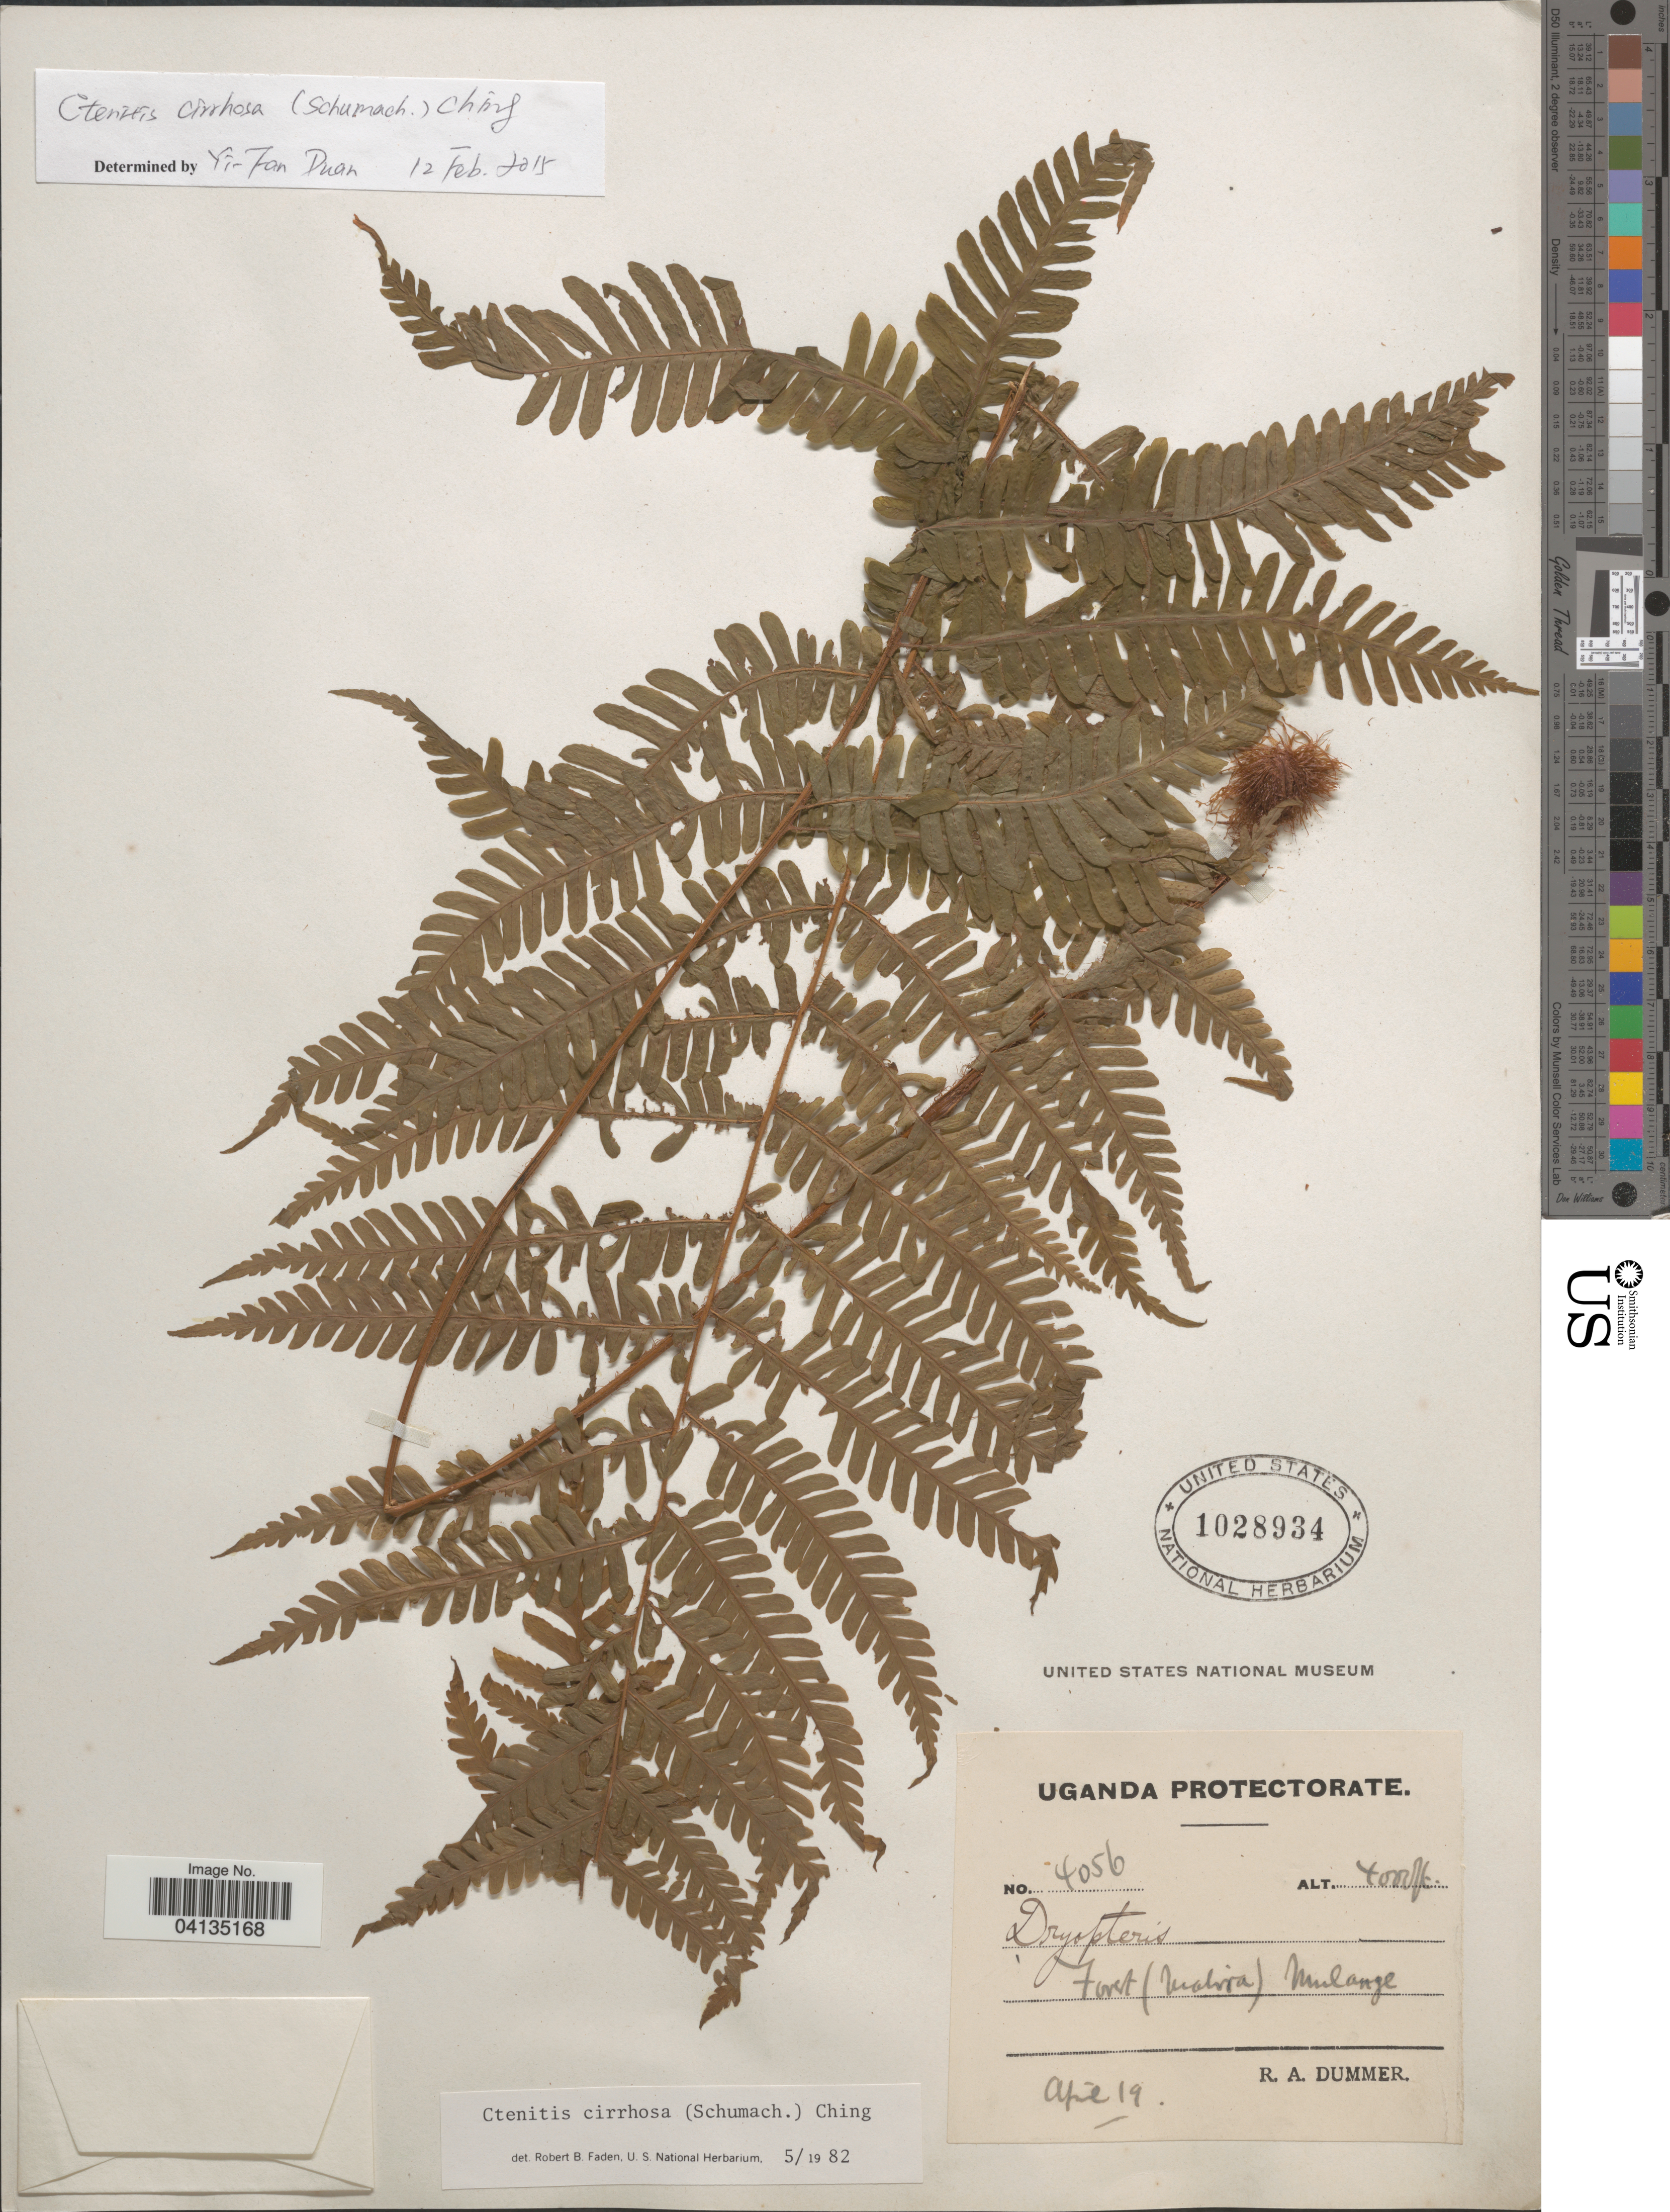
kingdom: Plantae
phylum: Tracheophyta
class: Polypodiopsida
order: Polypodiales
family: Dryopteridaceae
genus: Ctenitis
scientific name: Ctenitis cirrhosa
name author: (Schumach.) Ching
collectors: R. Dümmer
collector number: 4056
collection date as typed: Transcribed d/m/y: /4/19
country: Uganda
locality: Uganda Protectorate. Mulange.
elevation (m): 1219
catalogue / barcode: US 1028934